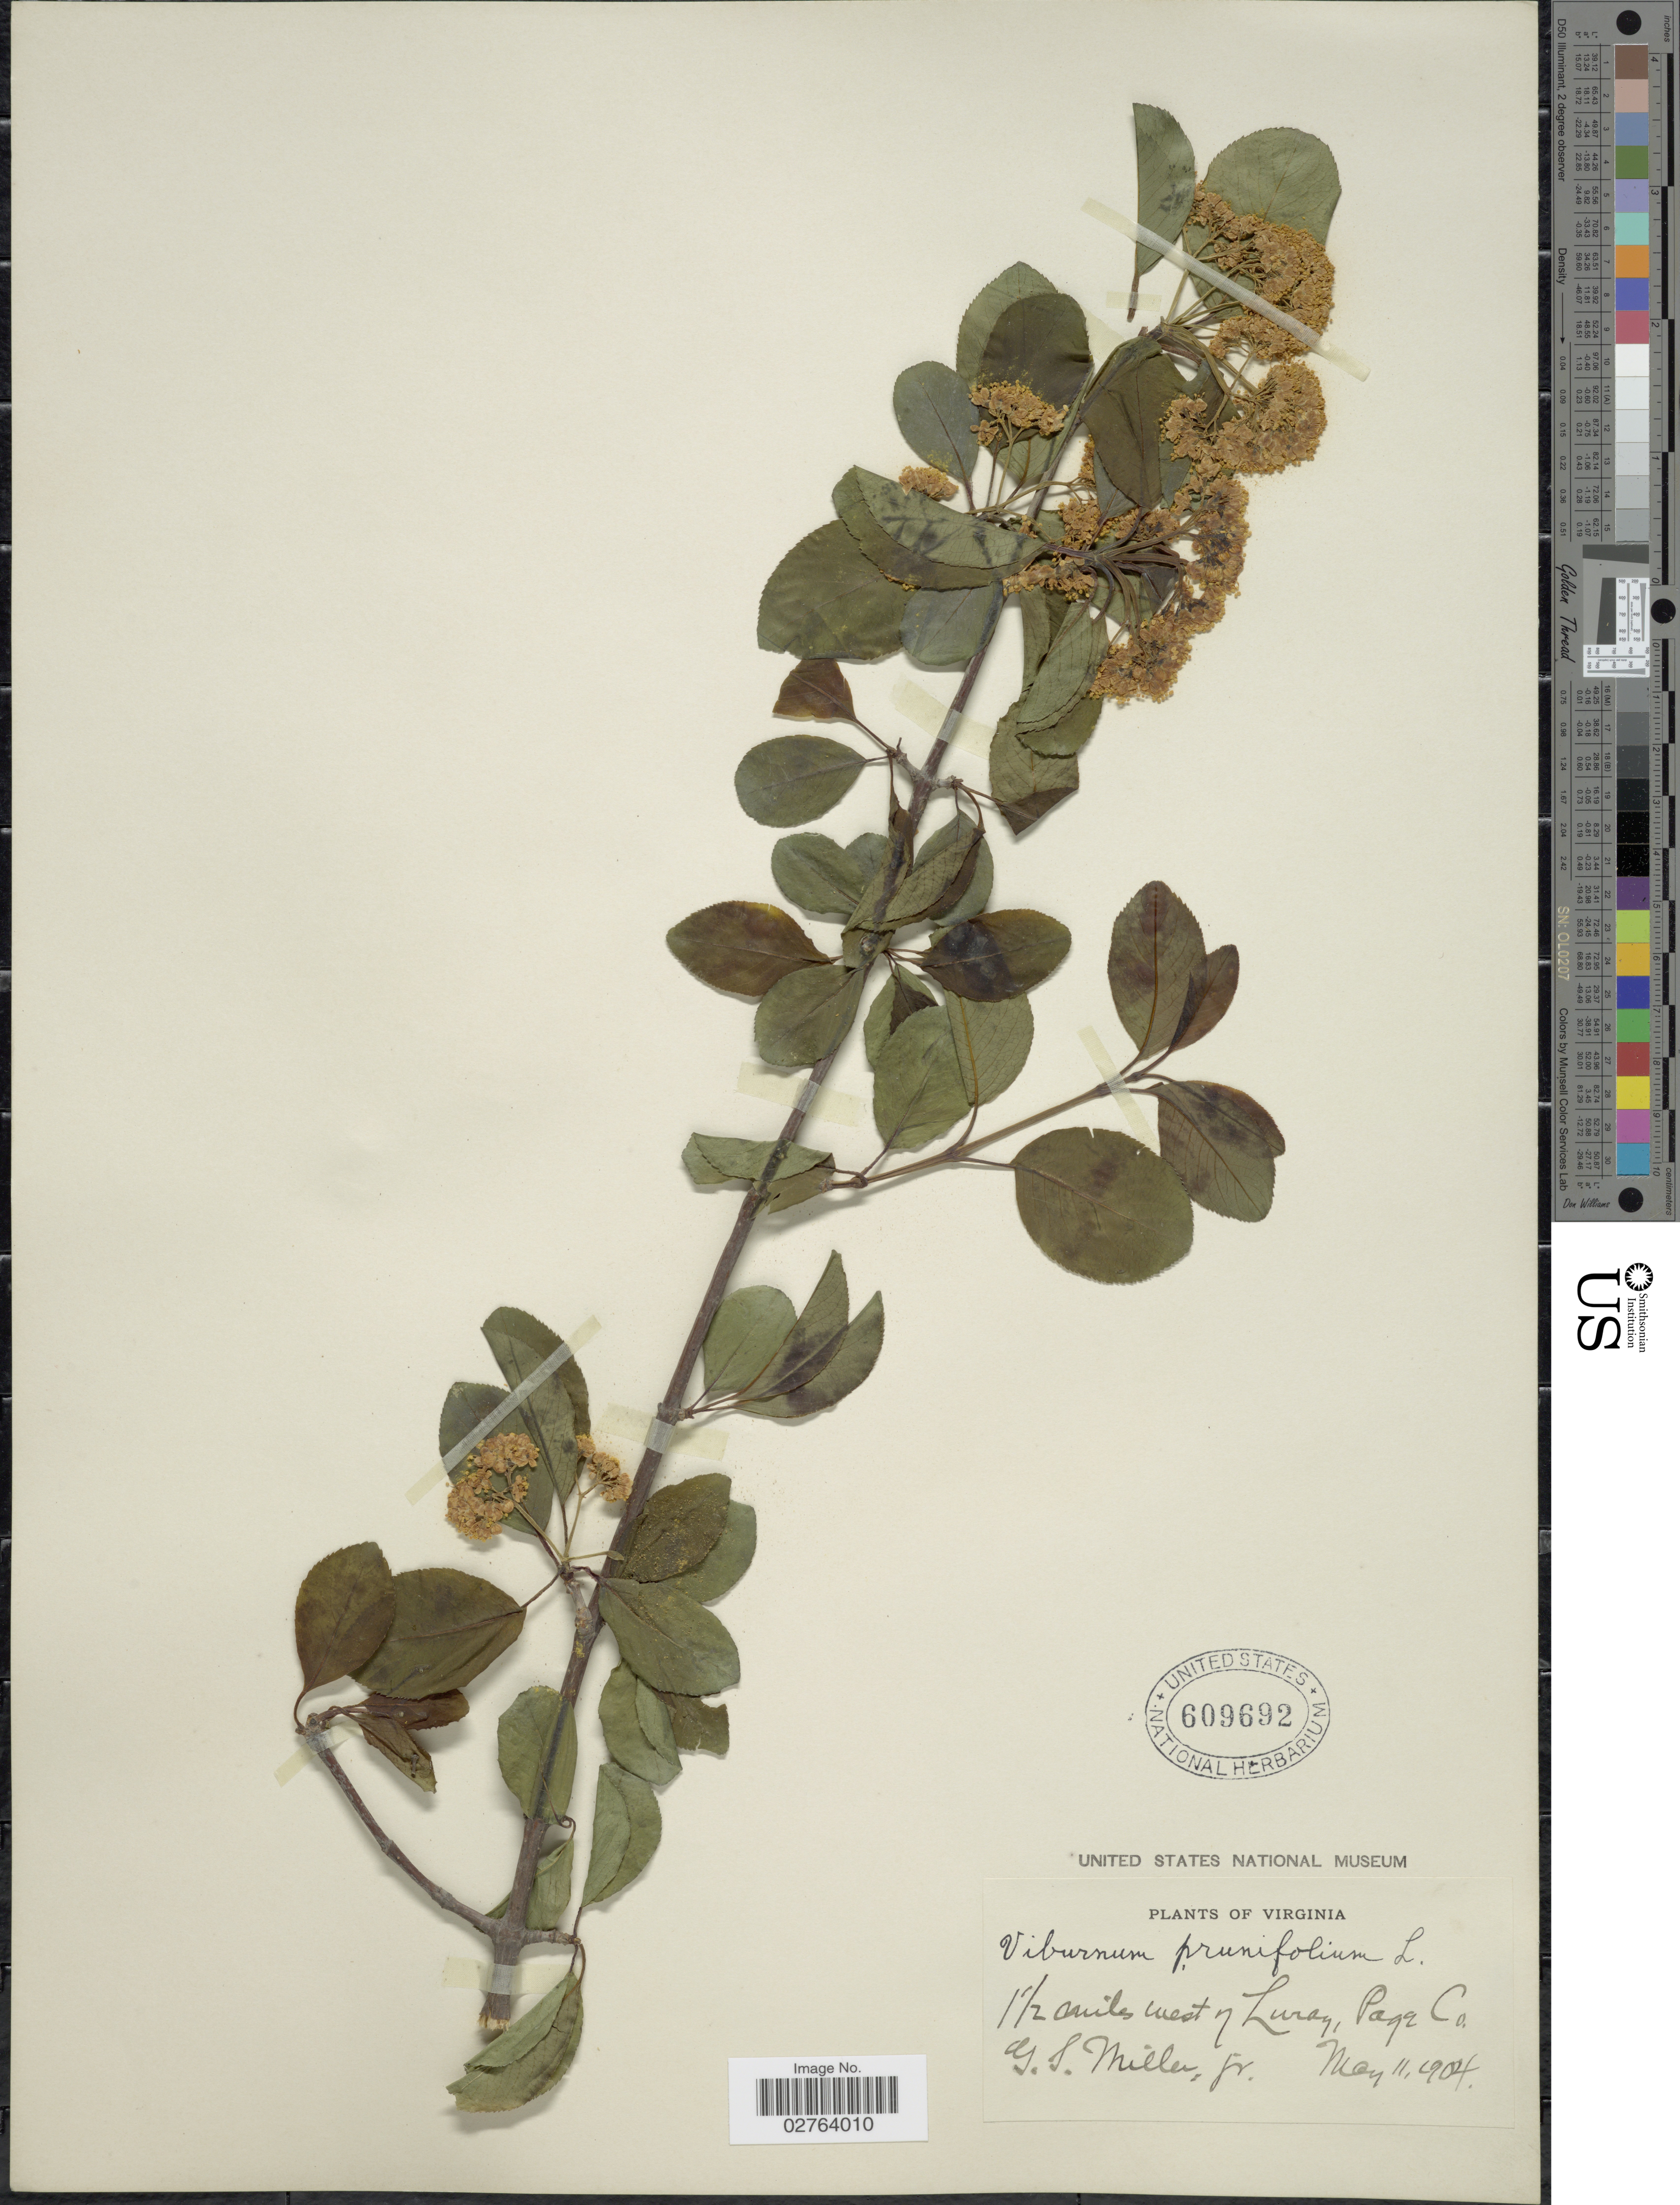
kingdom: Plantae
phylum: Tracheophyta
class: Magnoliopsida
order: Dipsacales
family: Viburnaceae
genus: Viburnum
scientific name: Viburnum prunifolium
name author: L.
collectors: G. S. Miller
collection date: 1904-05-11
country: United States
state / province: Virginia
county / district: Page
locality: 1½ miles W of Luray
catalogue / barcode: US 609692